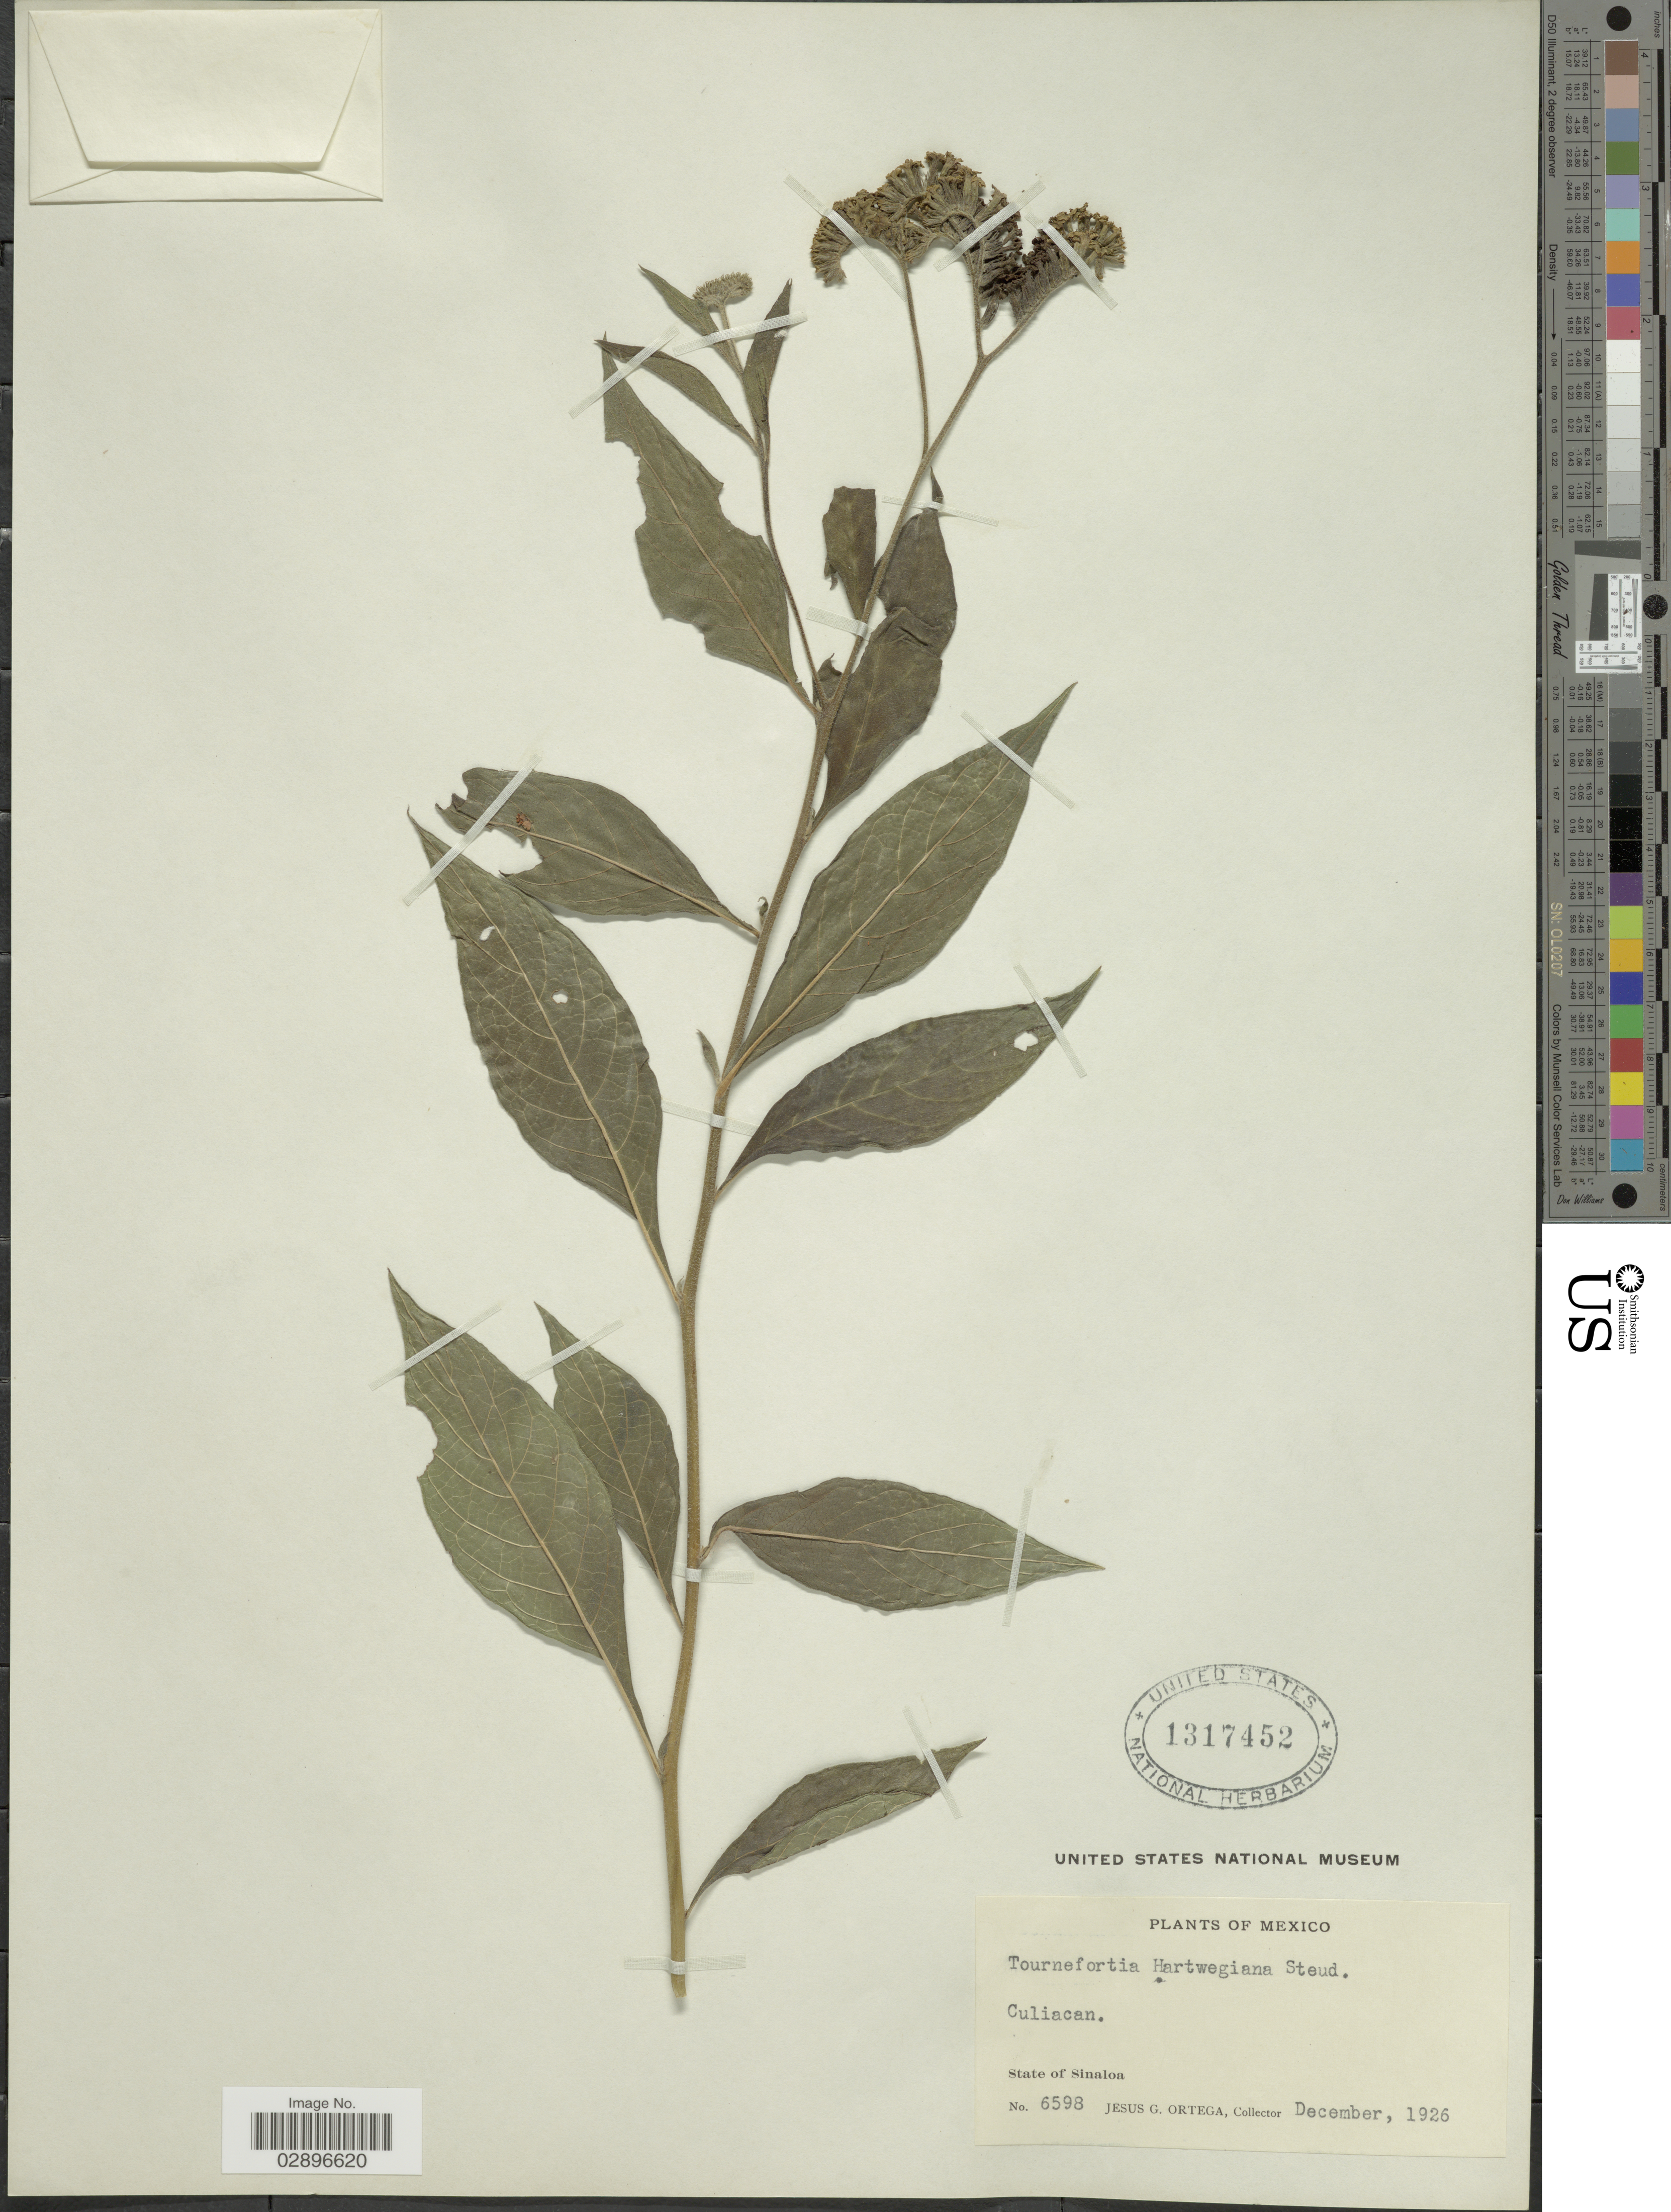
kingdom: Plantae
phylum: Tracheophyta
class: Magnoliopsida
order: Boraginales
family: Heliotropiaceae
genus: Tournefortia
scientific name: Tournefortia hartwegiana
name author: Steud.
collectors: J. Ortega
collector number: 6598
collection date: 1926-12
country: Mexico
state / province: Sinaloa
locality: Culiacan.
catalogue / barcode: US 1317452